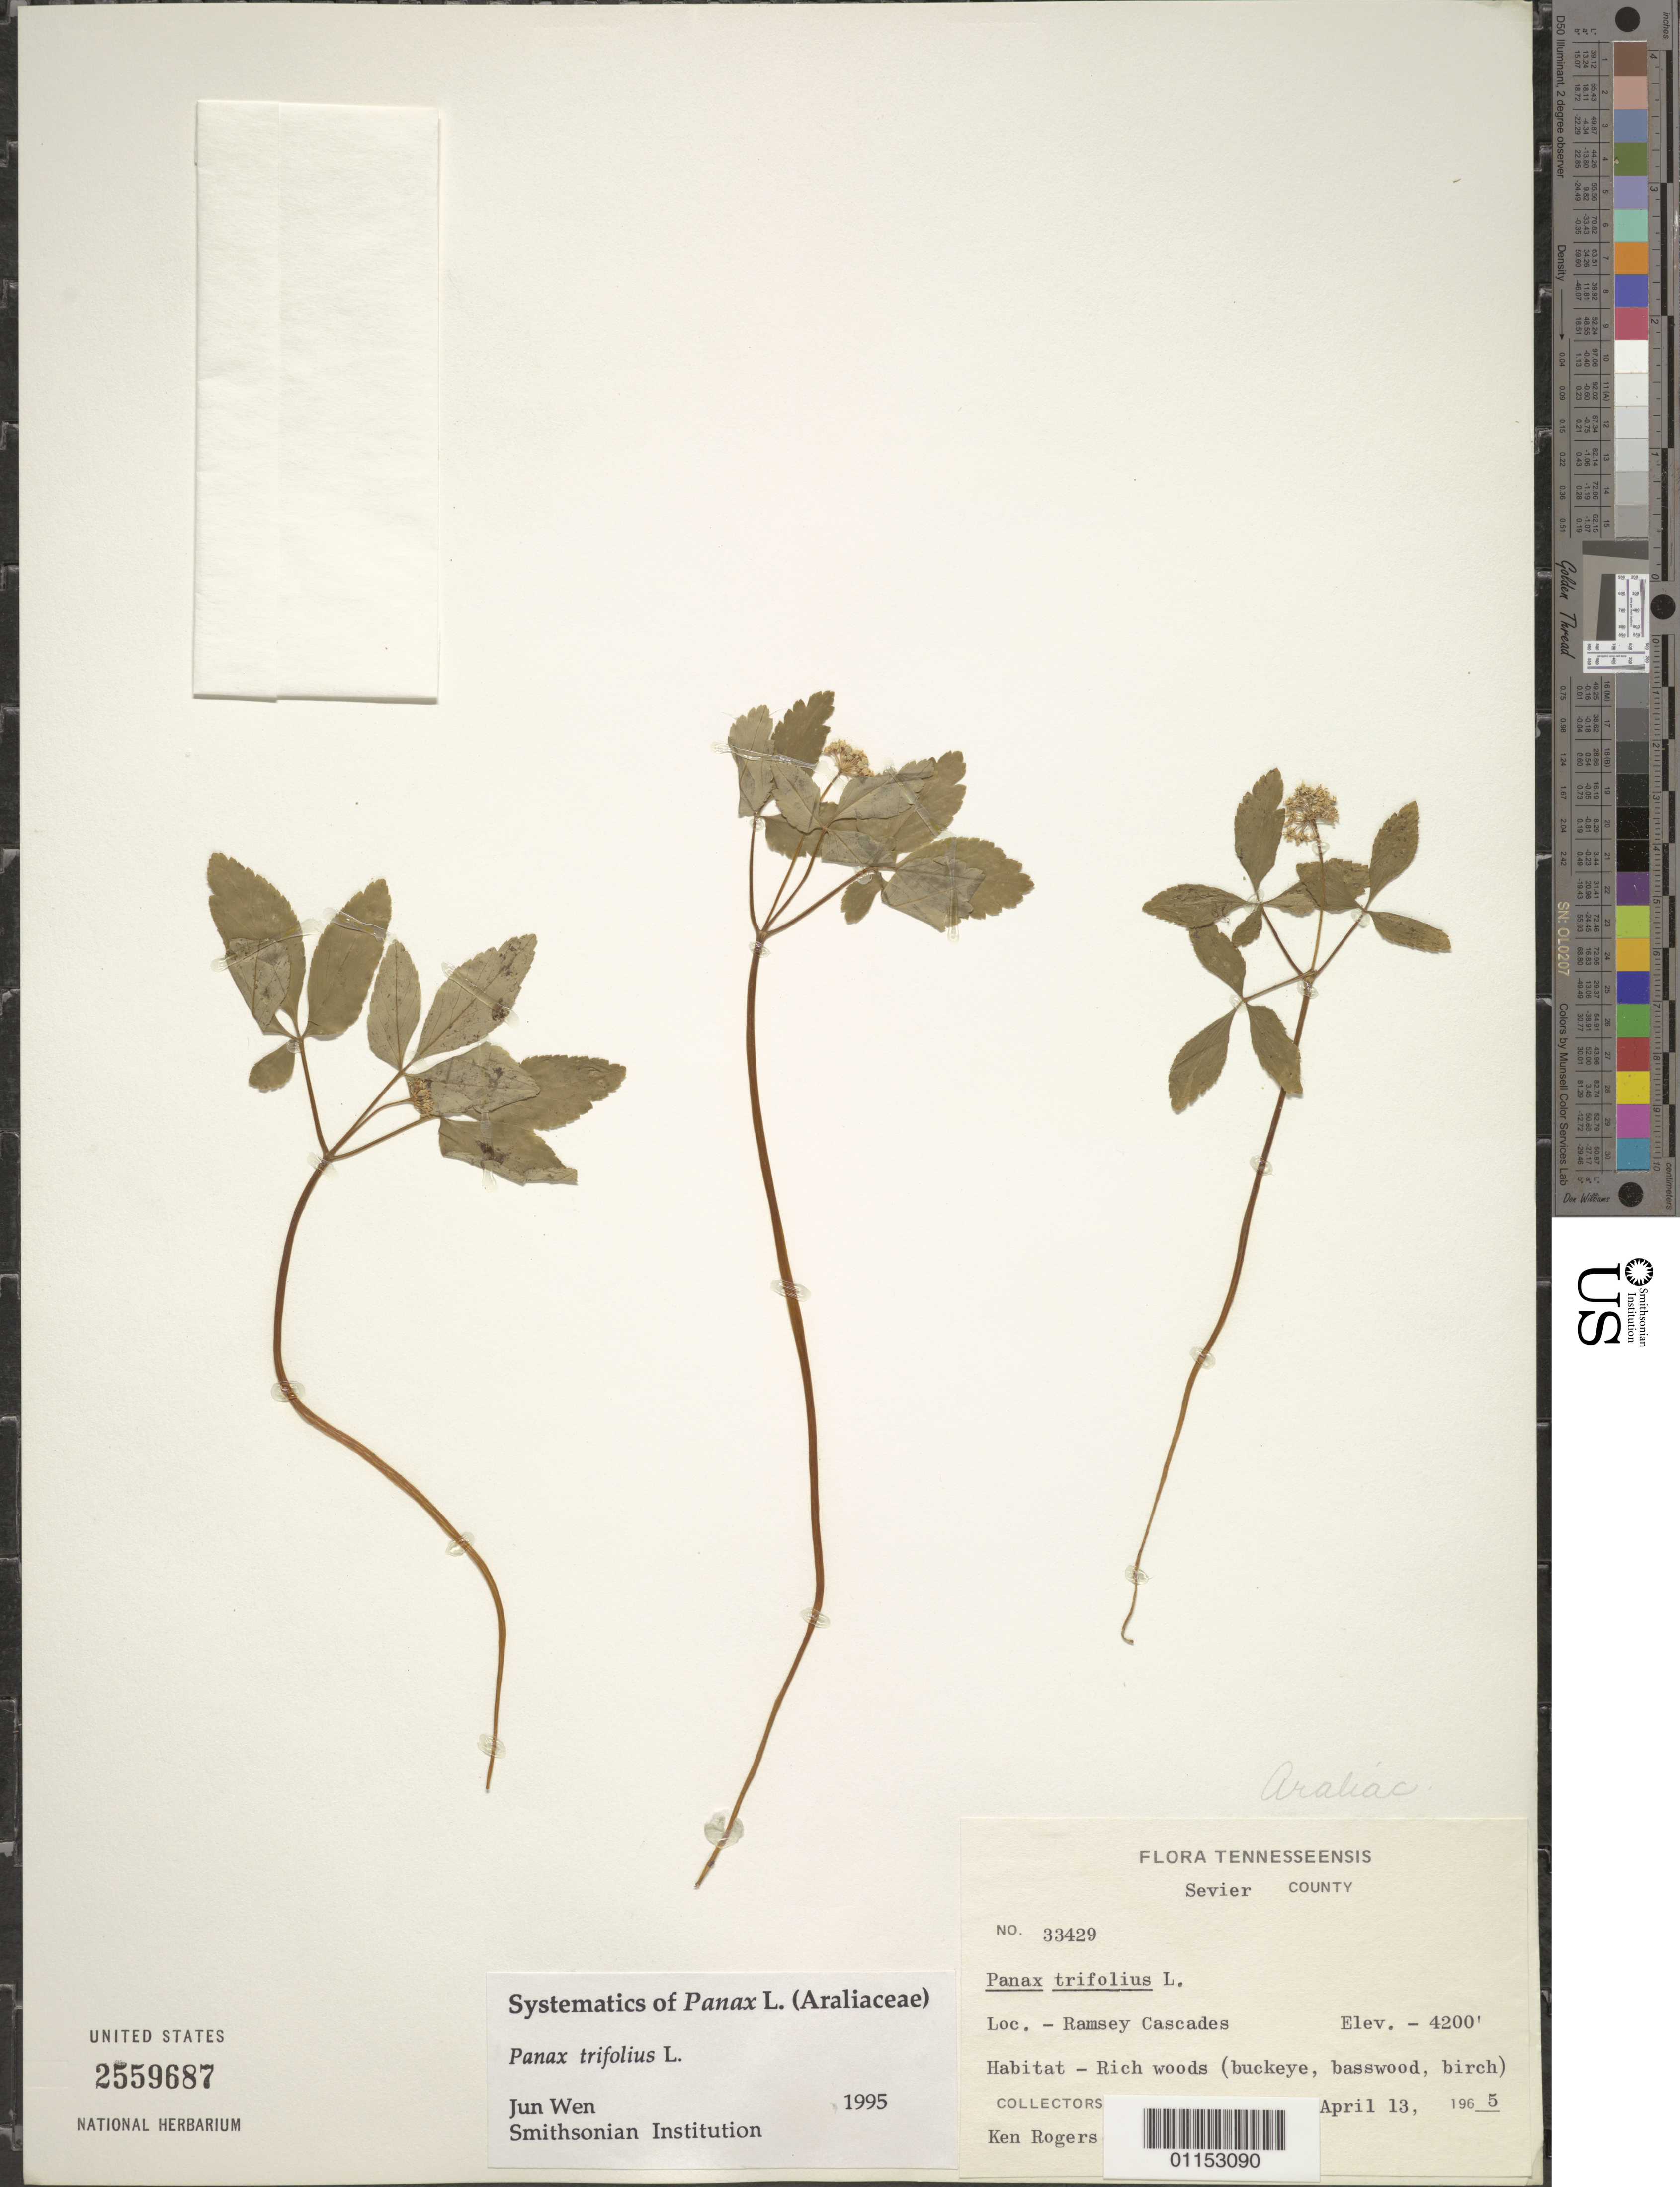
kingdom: Plantae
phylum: Tracheophyta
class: Magnoliopsida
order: Apiales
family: Araliaceae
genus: Panax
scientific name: Panax trifolius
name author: L.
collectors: K. Rogers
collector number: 33429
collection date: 1965-04-13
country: United States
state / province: Tennessee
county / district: Sevier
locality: Ramsey Cascades.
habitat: Rich woods.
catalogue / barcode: US 2559687